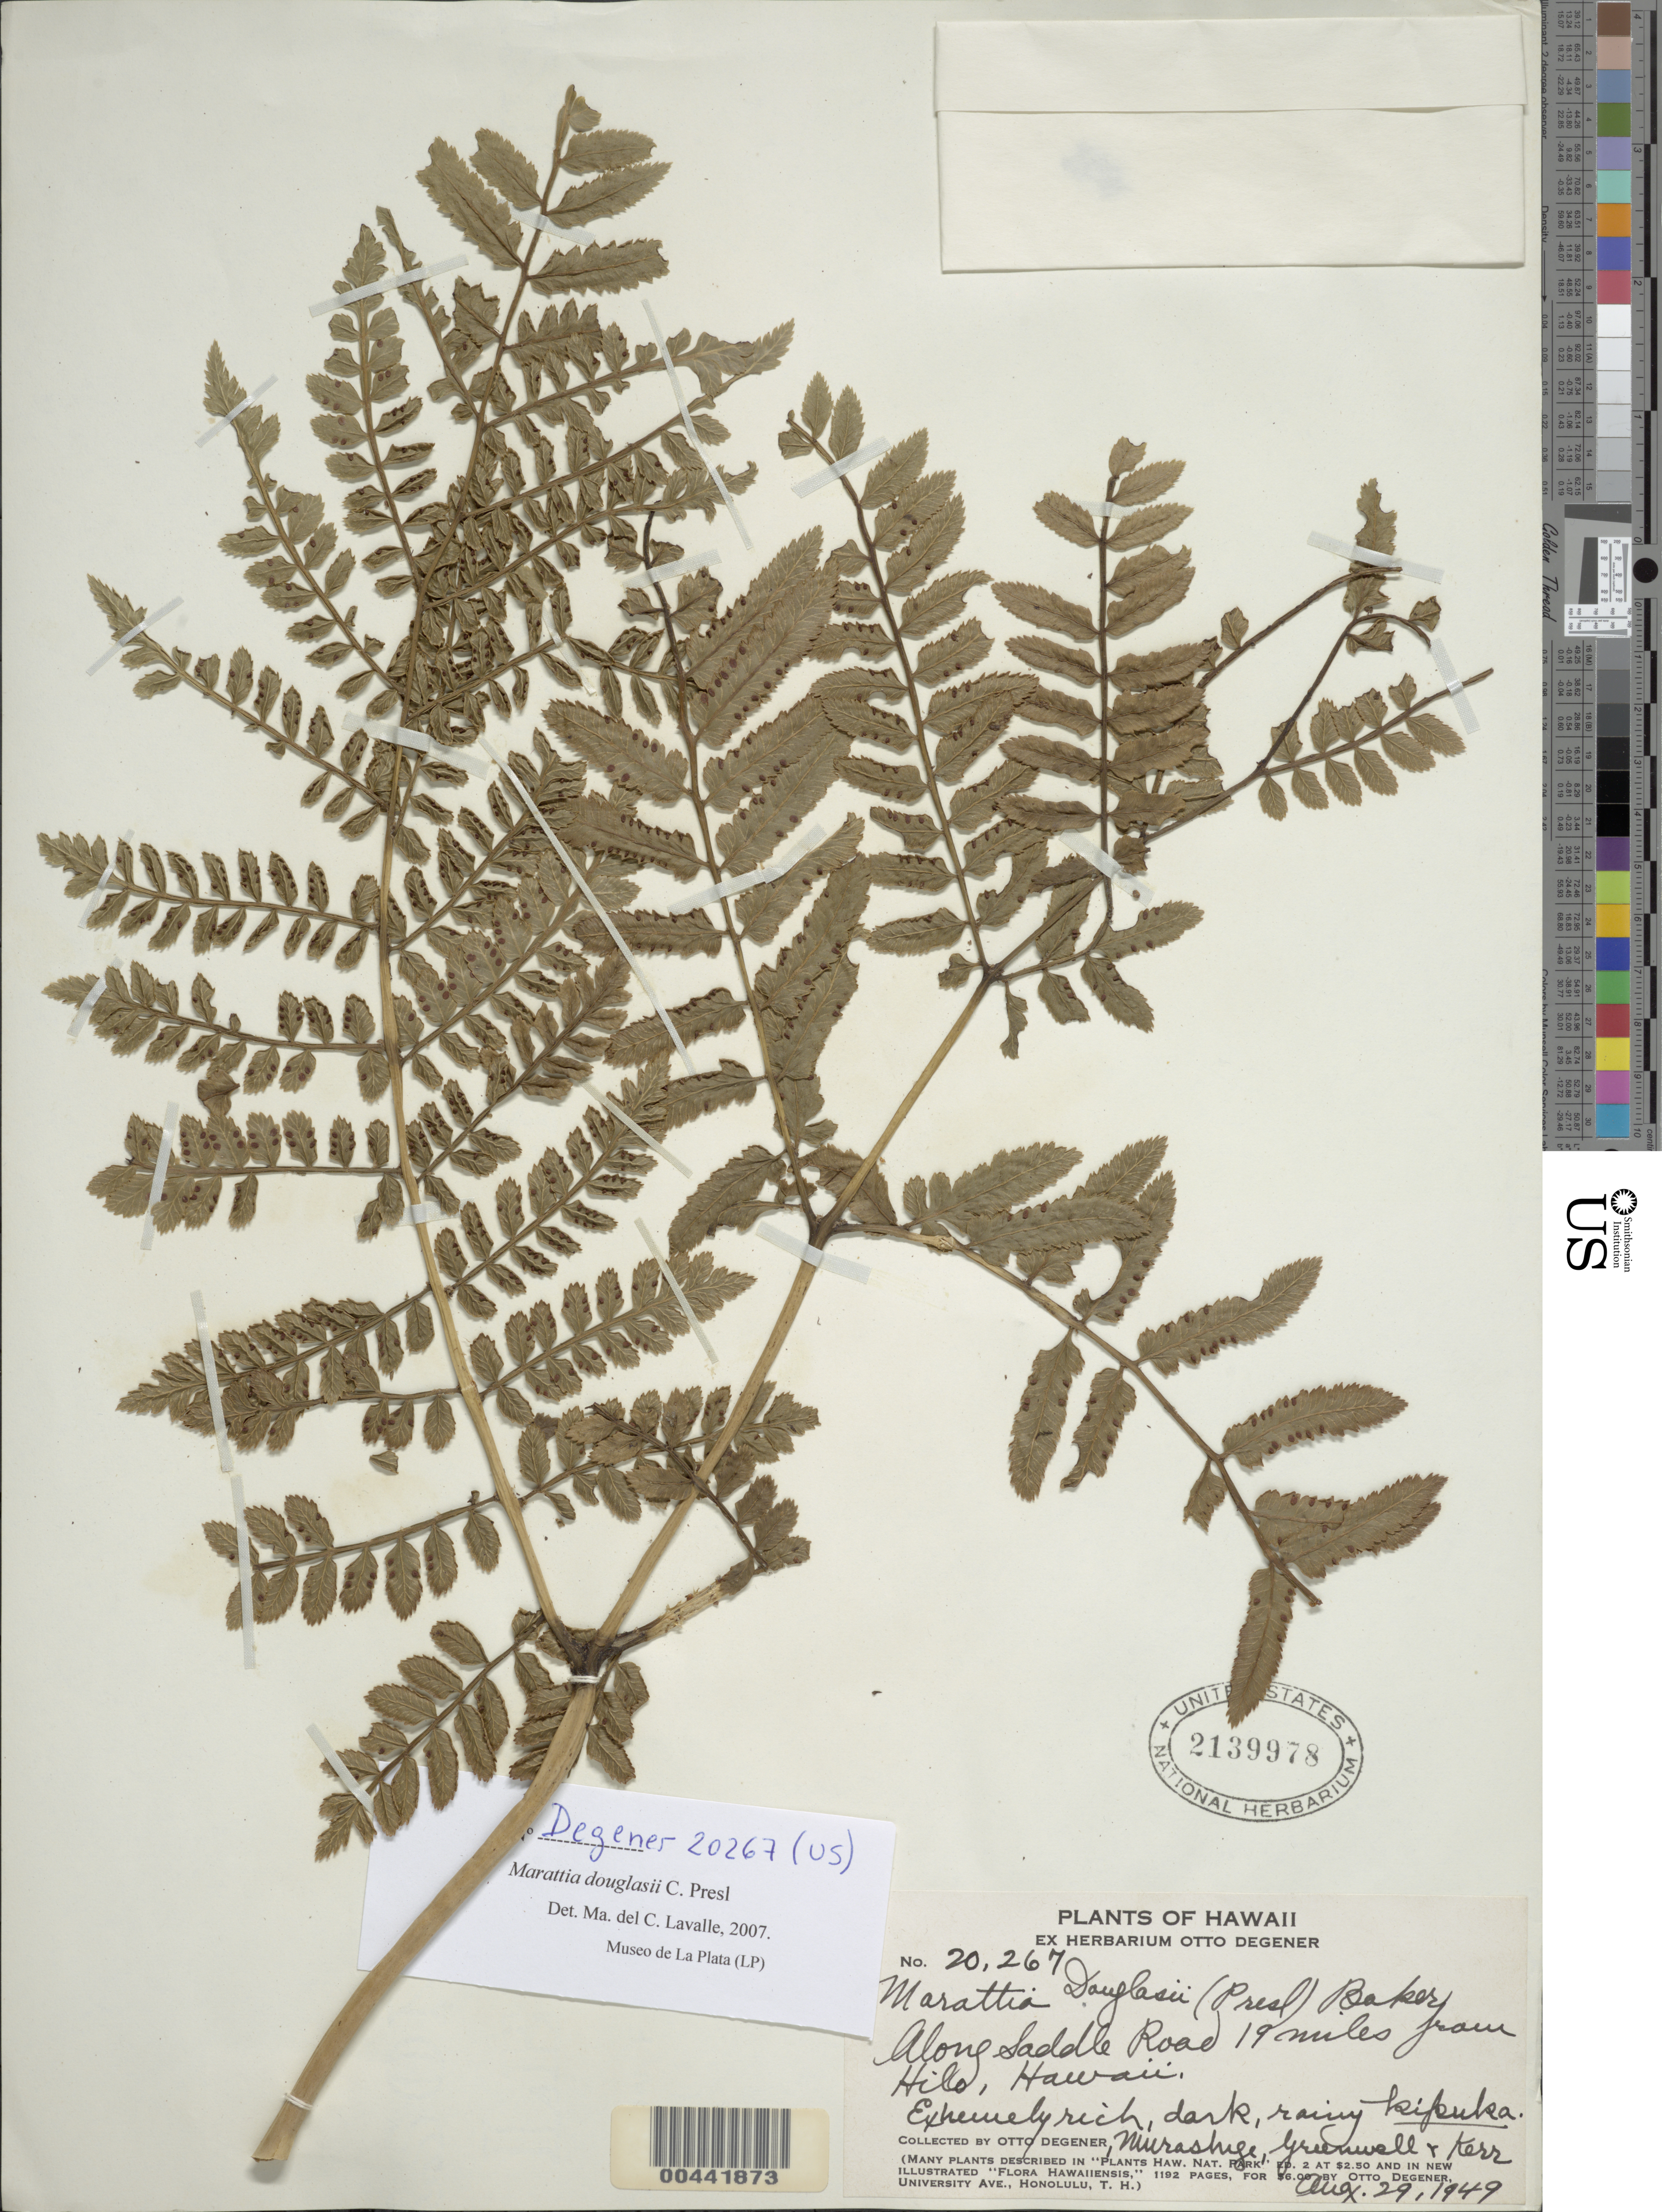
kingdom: Plantae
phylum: Tracheophyta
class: Polypodiopsida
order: Marattiales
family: Marattiaceae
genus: Marattia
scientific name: Marattia douglasii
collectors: O. Degener, Murashige, -. Greenwell & Kerr, --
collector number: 20267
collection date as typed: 29 Aug 1949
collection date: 1949-08-29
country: United States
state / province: Hawaii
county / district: Hawaii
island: Hawaii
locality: Along Saddle Road, 19 mi from Hilo, Hawaii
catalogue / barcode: US 2139978